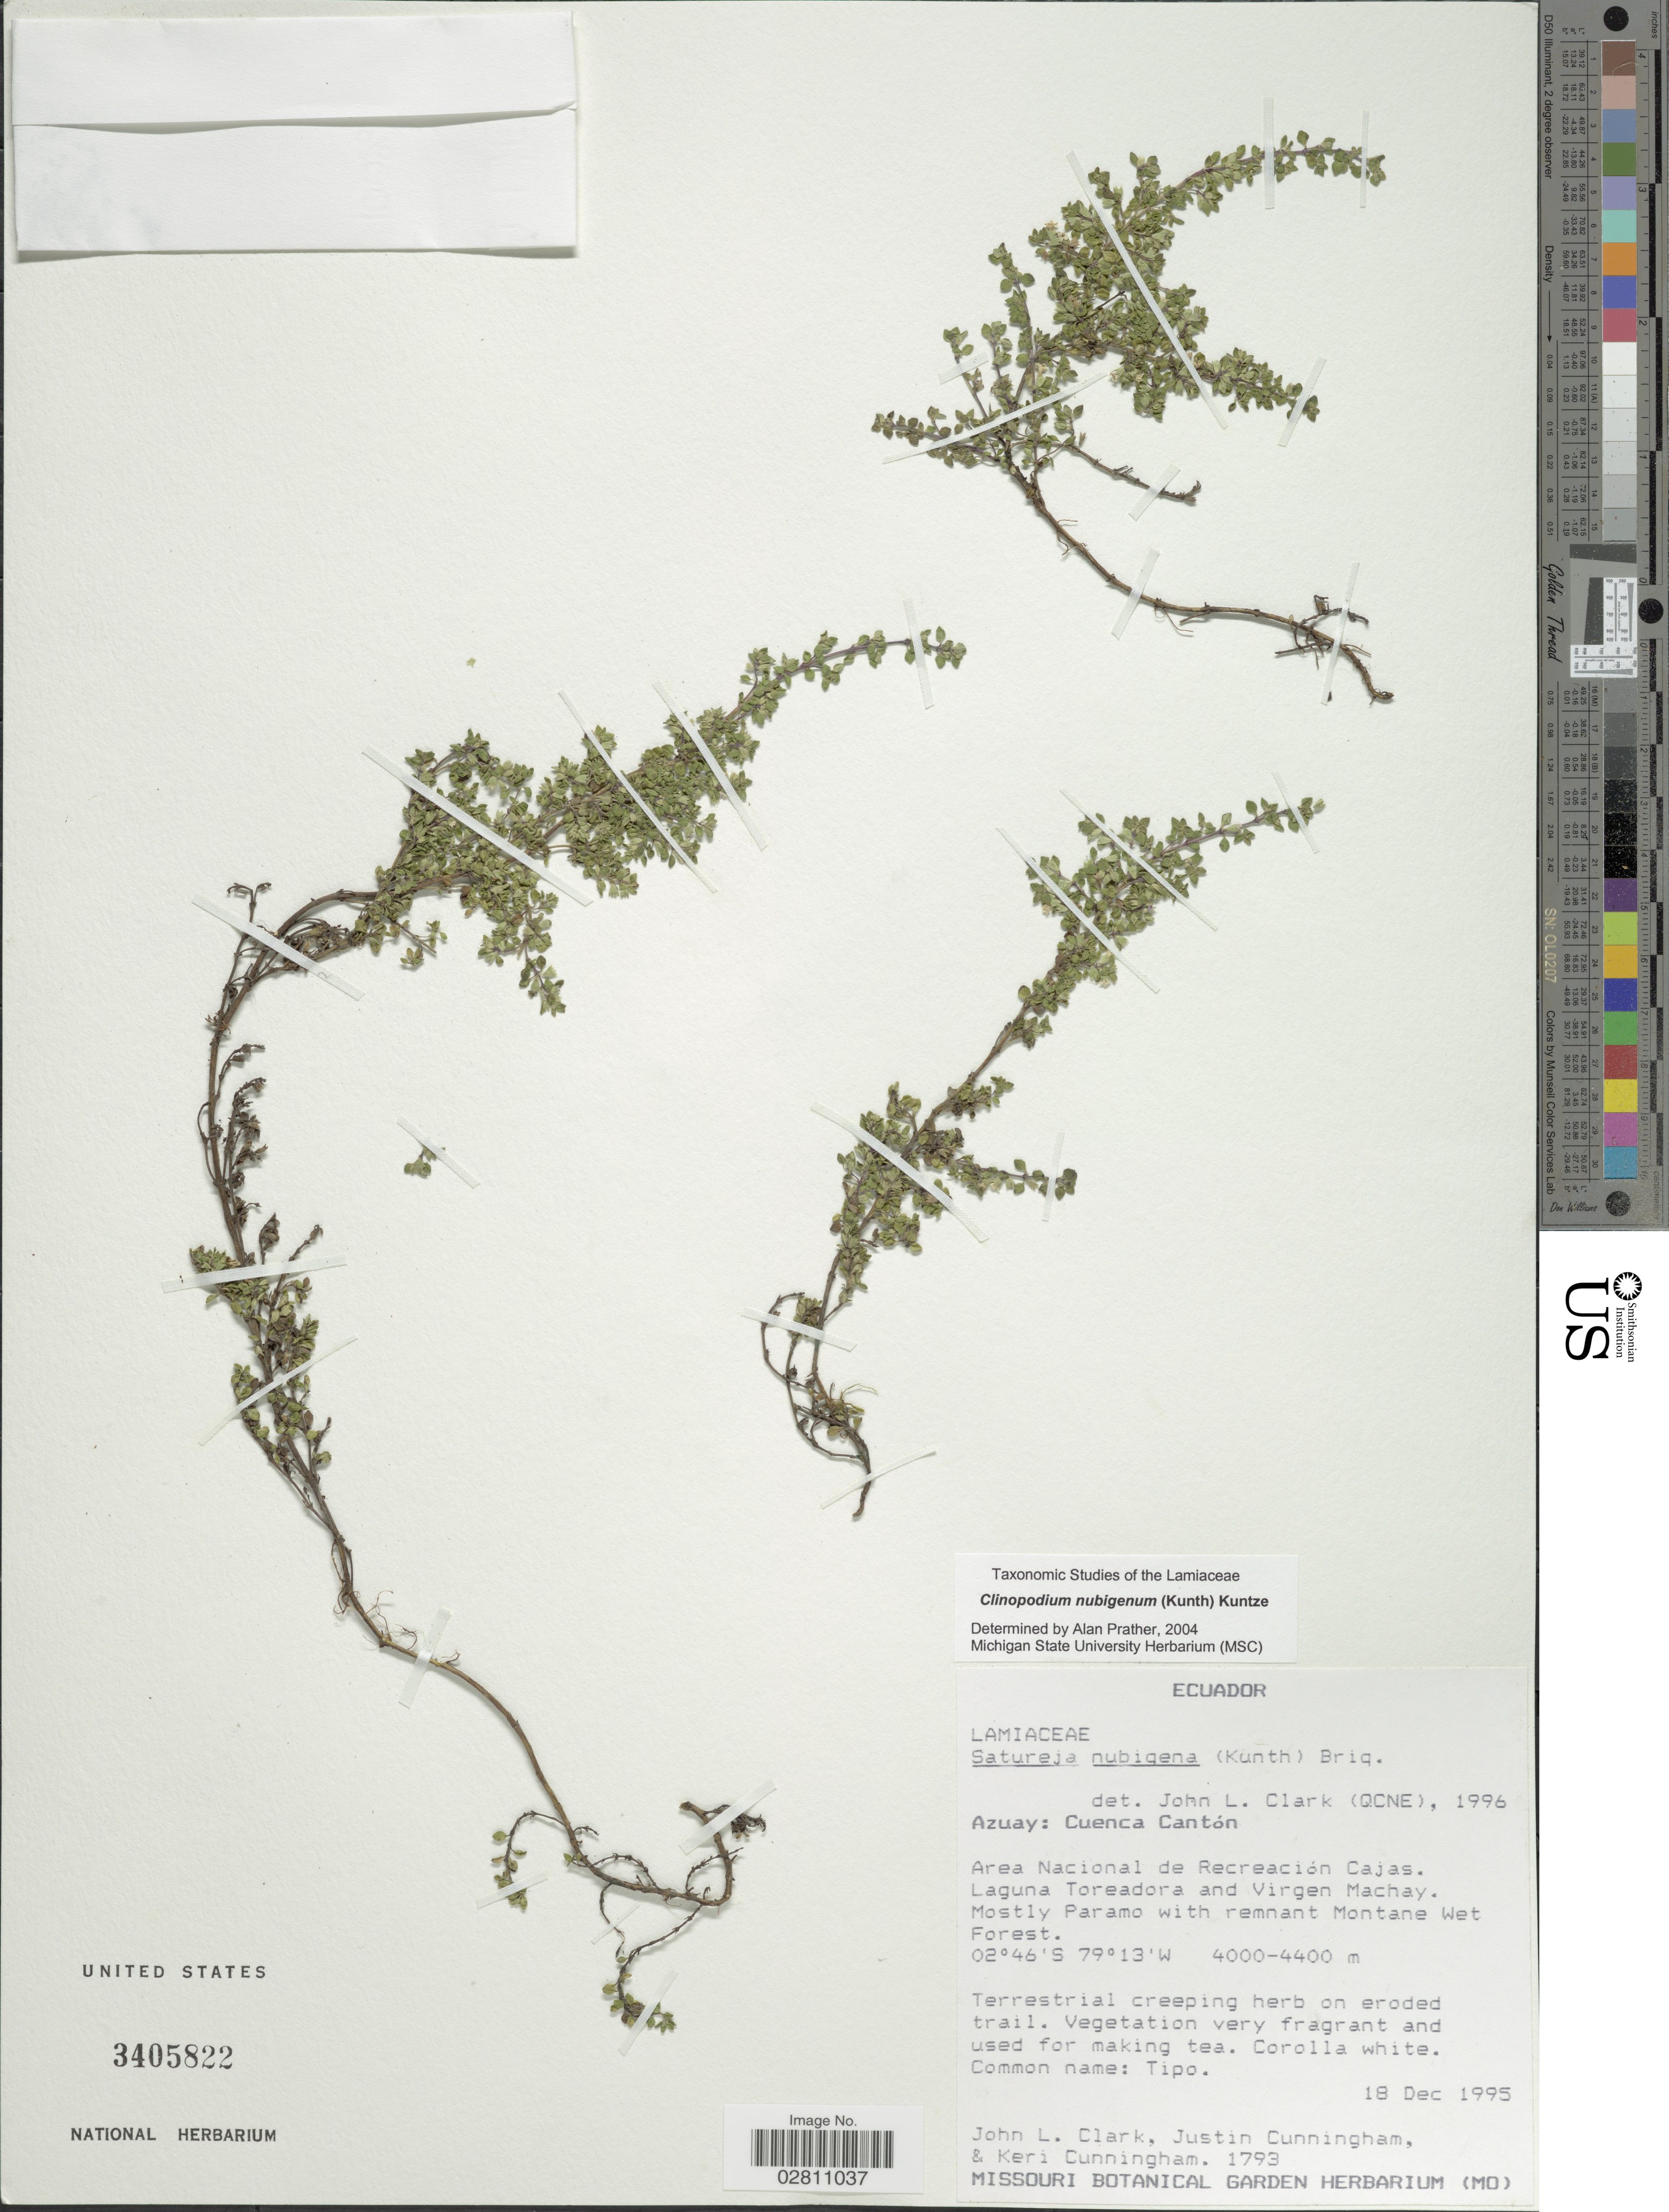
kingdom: Plantae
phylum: Tracheophyta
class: Magnoliopsida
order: Lamiales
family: Lamiaceae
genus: Clinopodium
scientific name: Clinopodium nubigenum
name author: (Kunth) Kuntze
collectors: J. L. Clark, J. Cunningham & K. Cunningham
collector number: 1793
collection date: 1995-12-18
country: Ecuador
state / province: Azuay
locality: Azuay: Cuenca Cantón, Area Nacional de Recreación Cajas, Laguna Toreadora and Virgen Machay, Mostly Paramo with remnant Montana Wet Forest.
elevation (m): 4000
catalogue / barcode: US 3405822